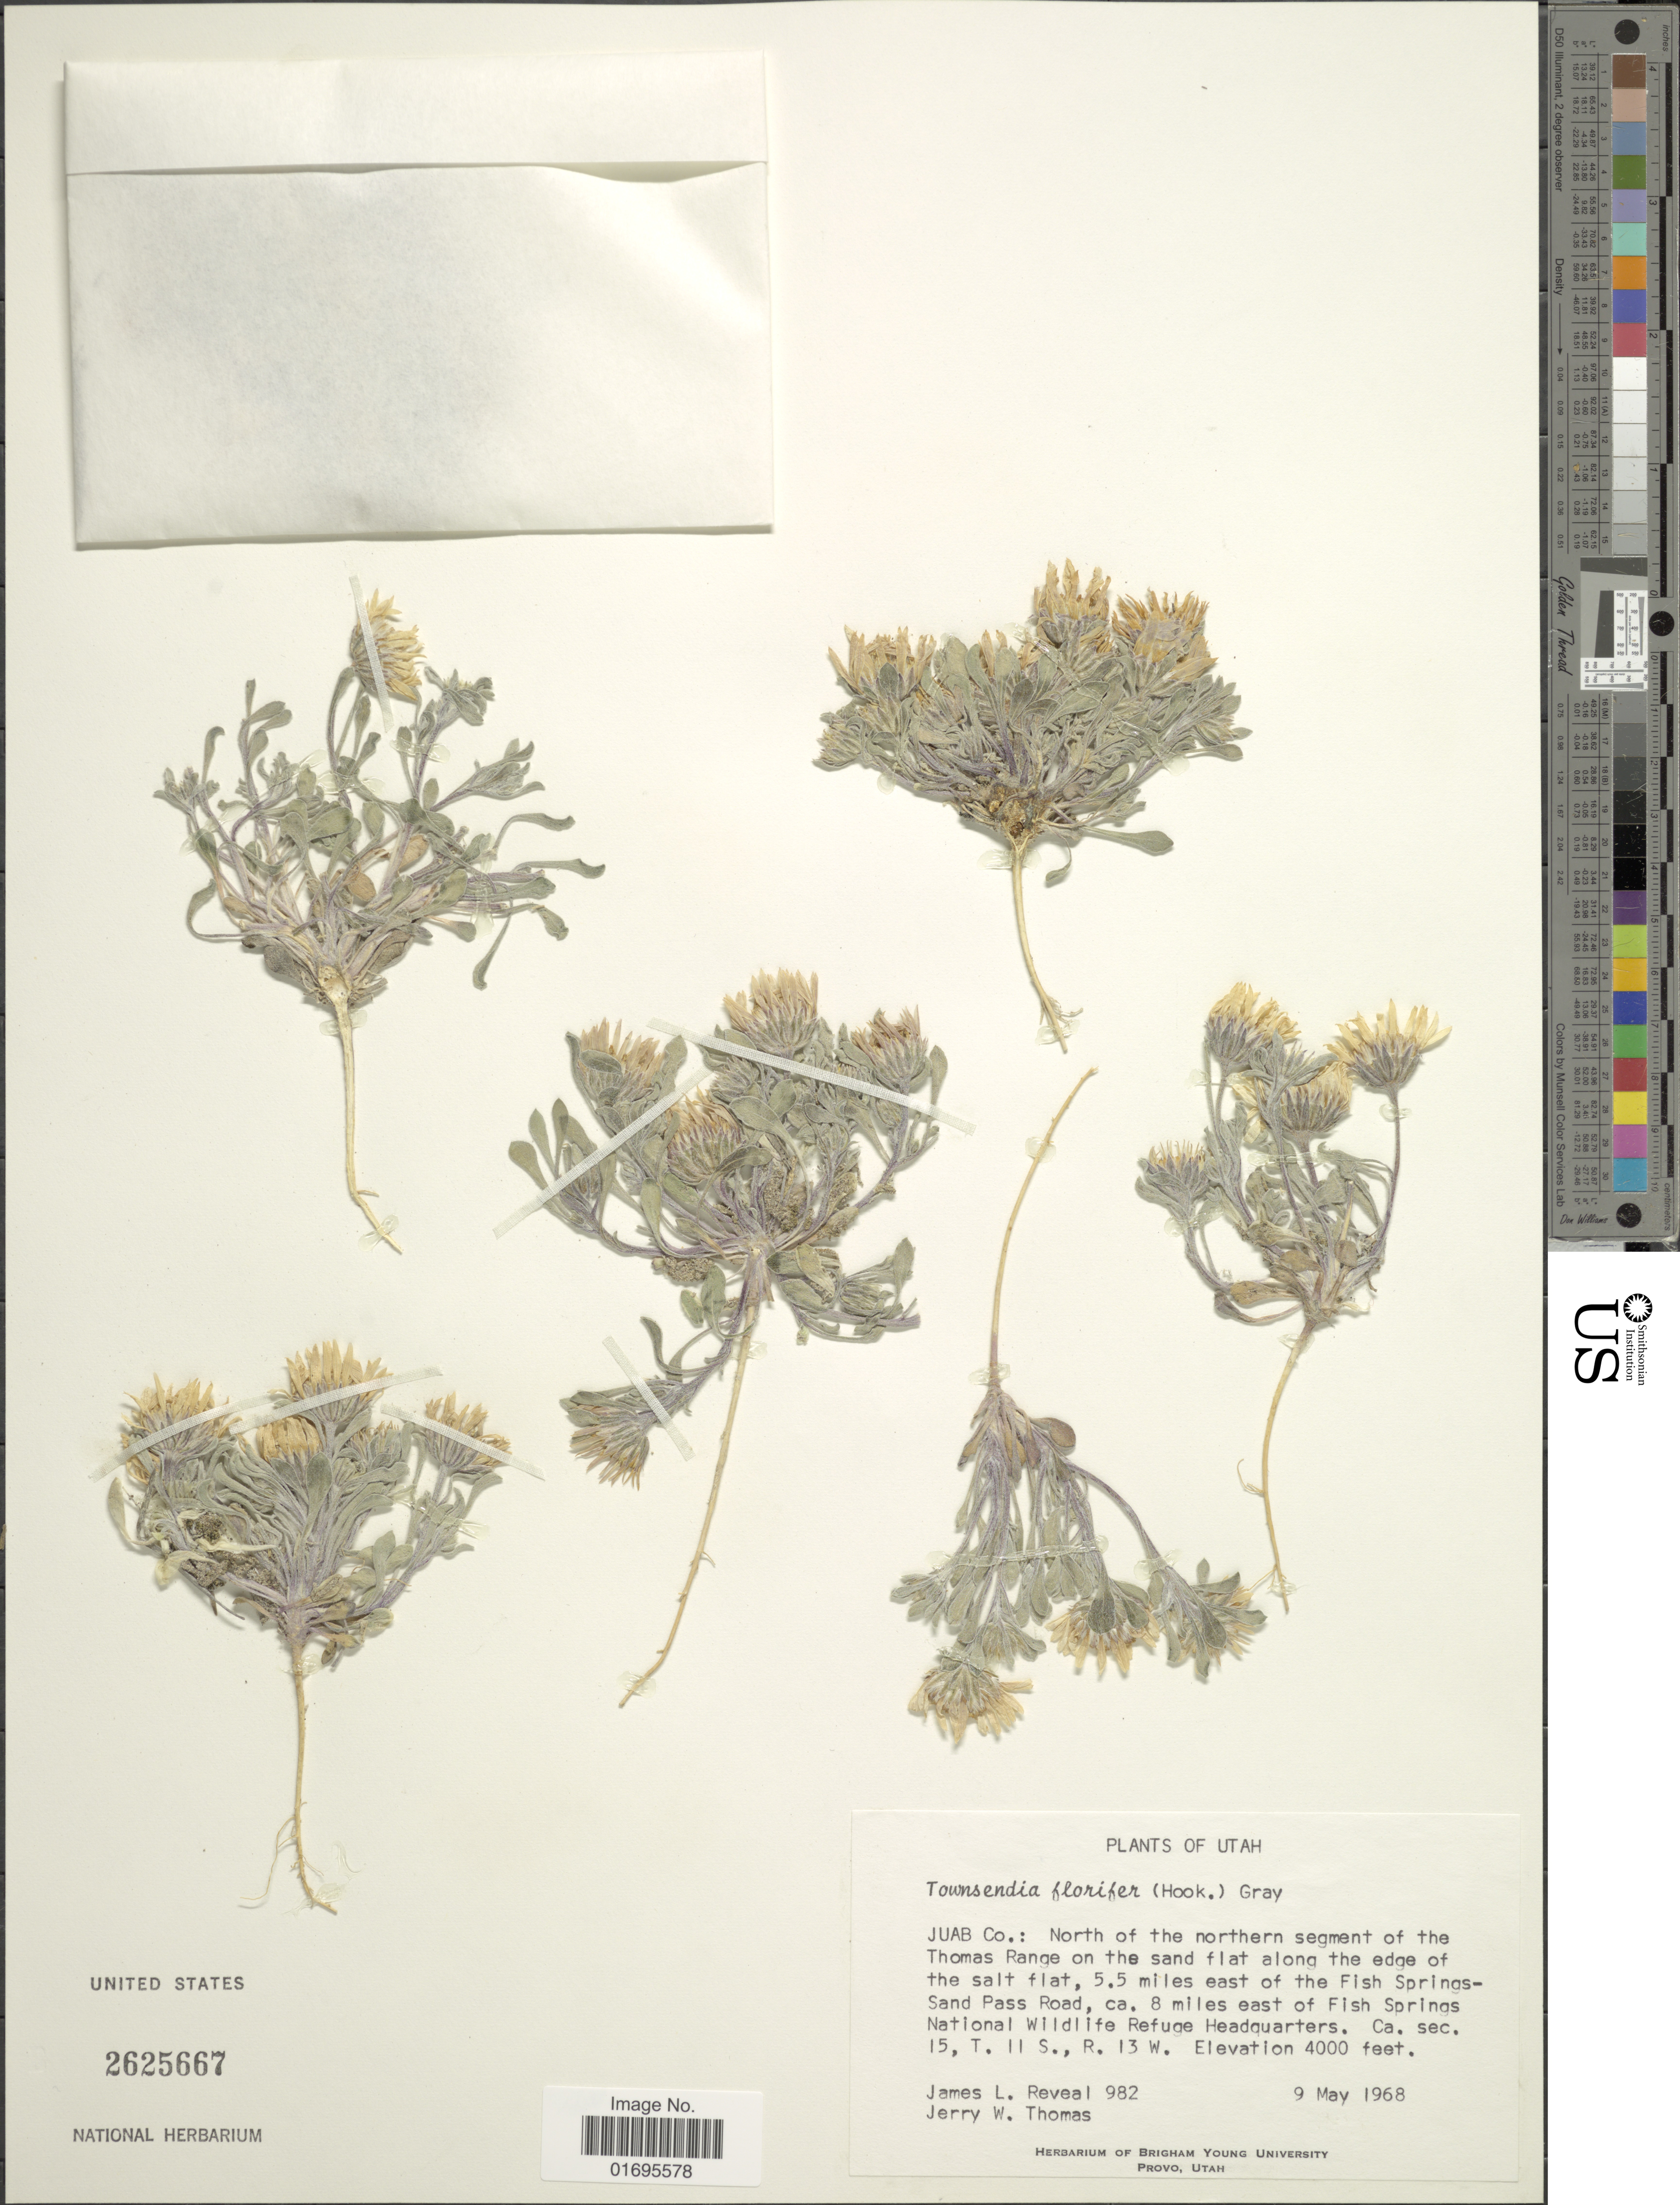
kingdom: Plantae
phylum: Tracheophyta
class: Magnoliopsida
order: Asterales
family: Asteraceae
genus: Townsendia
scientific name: Townsendia florifer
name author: (Hook.) A. Gray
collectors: J. L. Reveal & J. W. Thomas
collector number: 982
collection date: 1968-05-09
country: United States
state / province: Utah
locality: Juab Co.: North of the northern segment of the Thomas Range on the sand flat along the edge of the salt flat, 5.5 miles east of Fish Springs National Wildlife Refuge Headquarters, ca. sec. 15, T. 11 S., R. 13 W.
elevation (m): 1219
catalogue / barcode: US 2625667